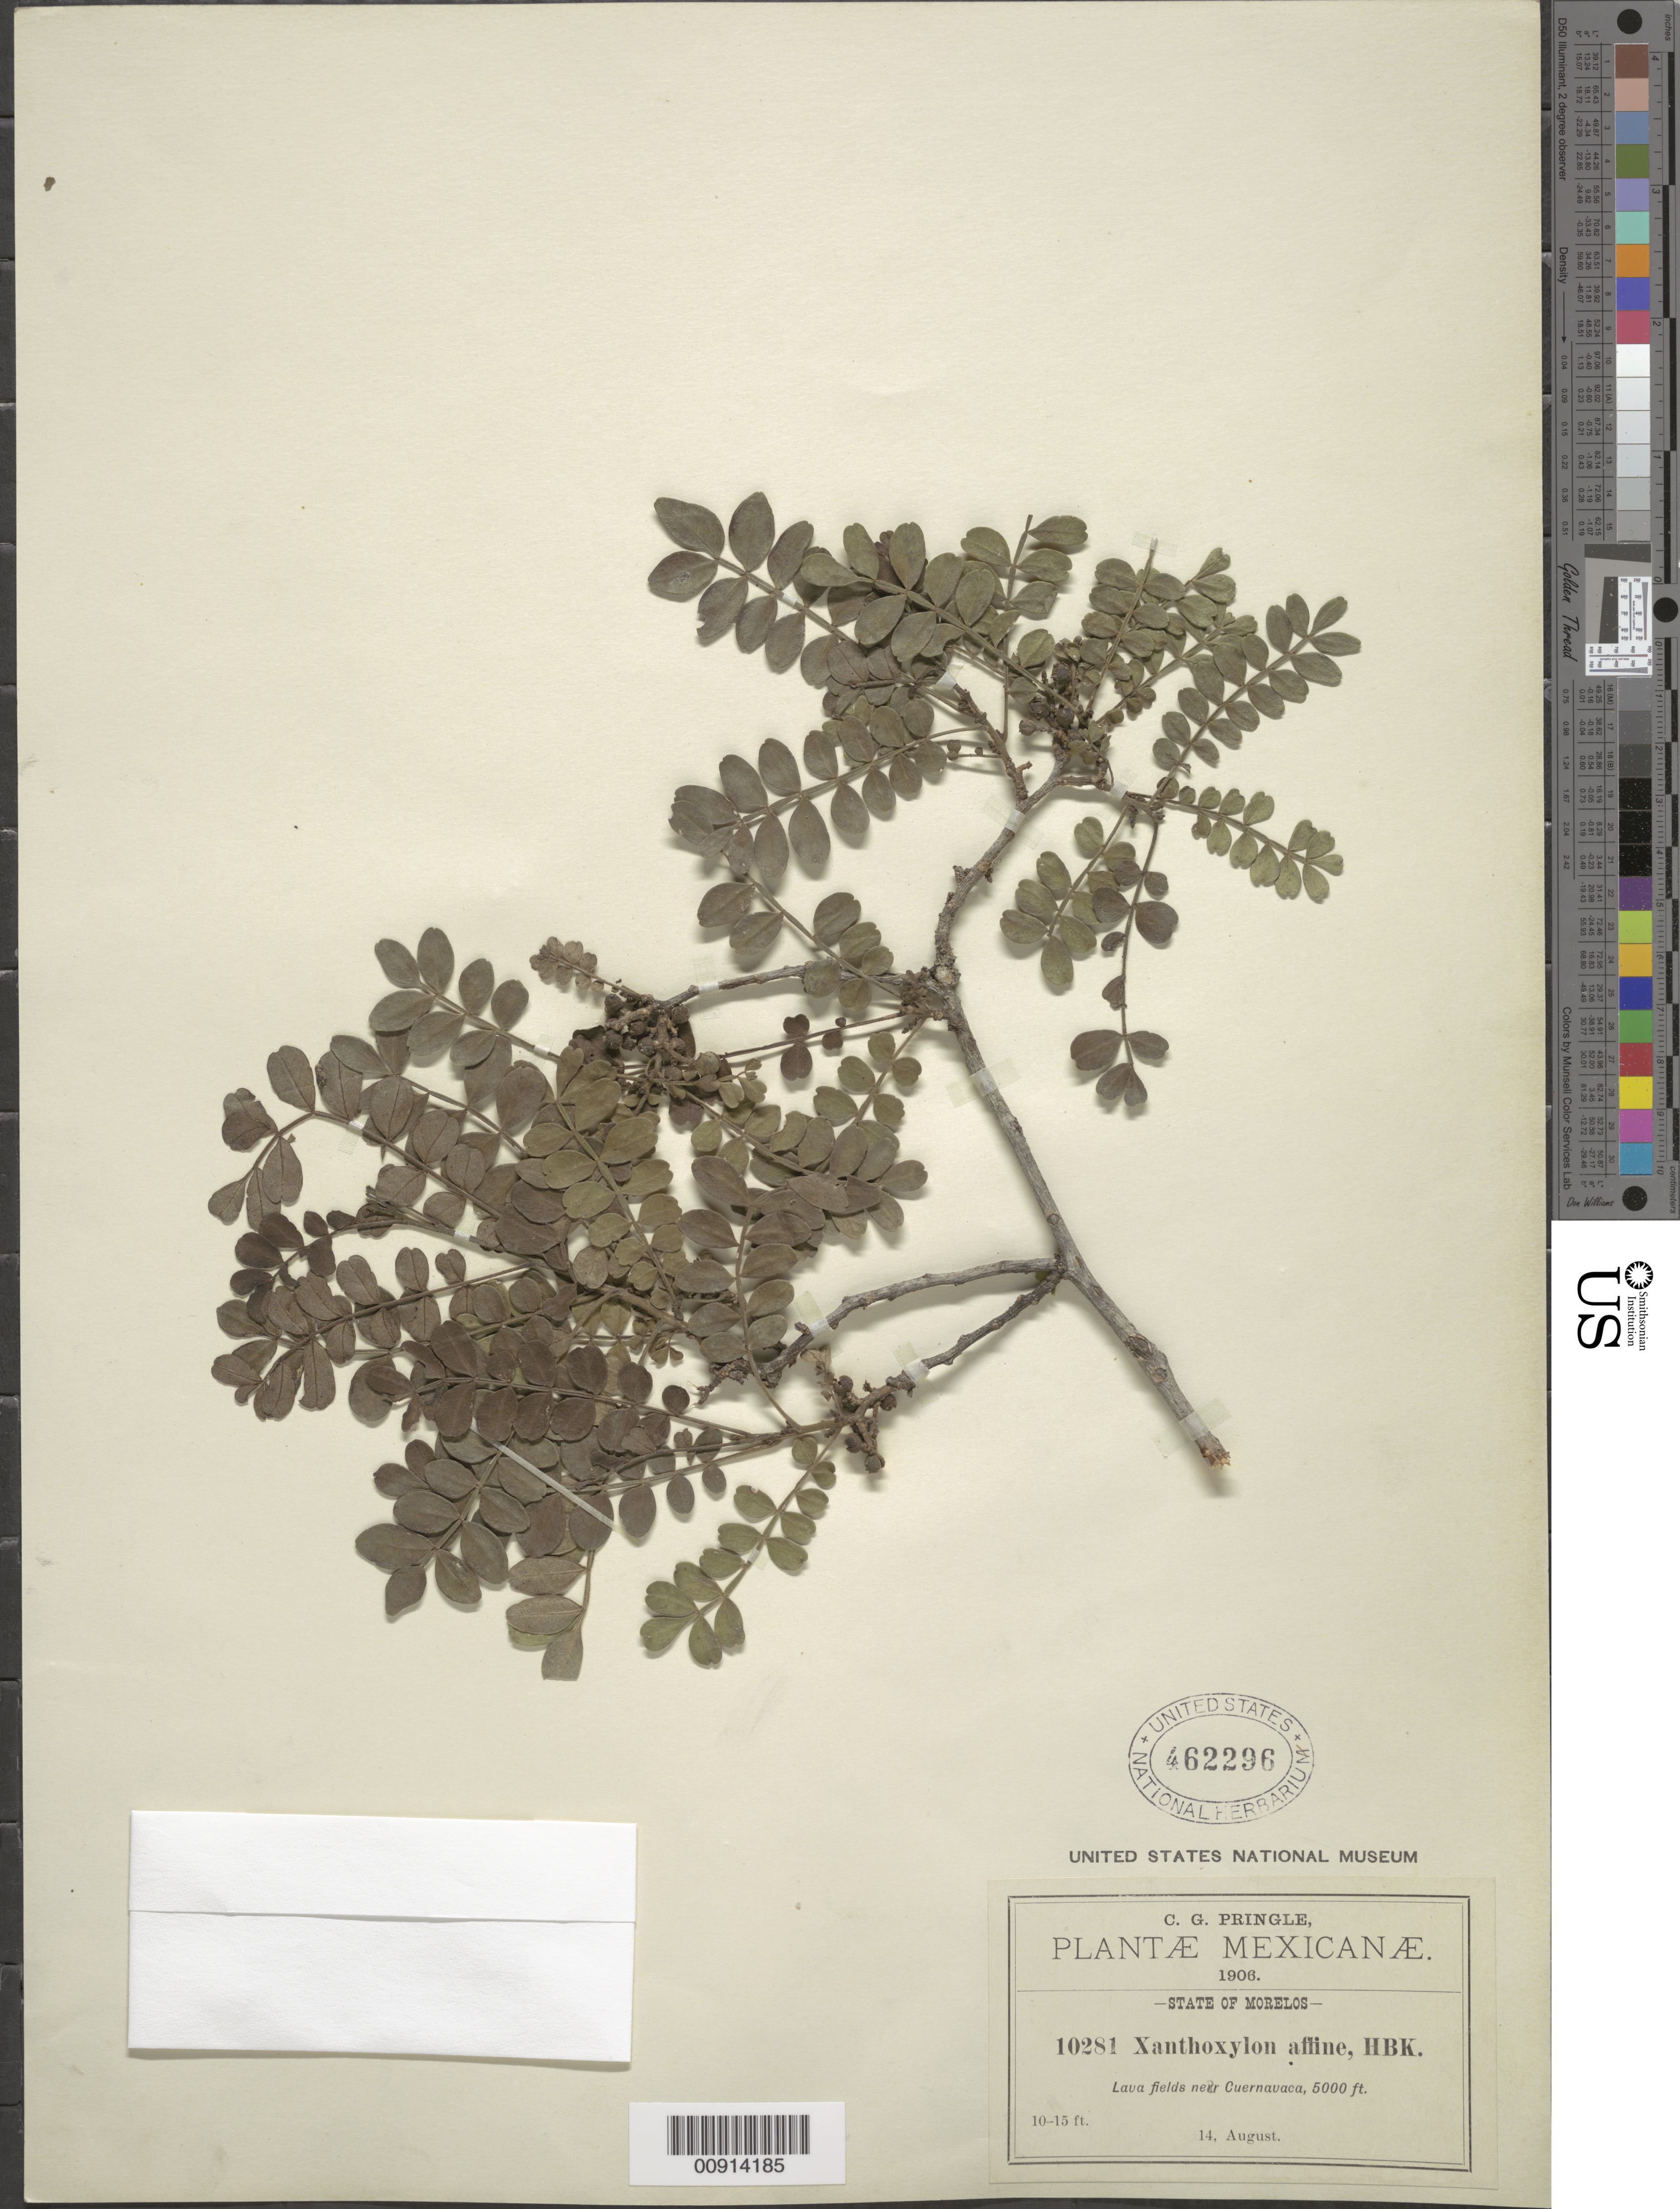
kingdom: Plantae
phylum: Tracheophyta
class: Magnoliopsida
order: Sapindales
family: Rutaceae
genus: Zanthoxylum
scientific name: Zanthoxylum affine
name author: Kunth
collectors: C. G. Pringle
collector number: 10281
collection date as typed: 14 Aug 1906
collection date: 1906-08-14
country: Mexico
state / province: Morelos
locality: Near Cuernavaca, State of Morelos.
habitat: Lava fields.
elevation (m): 1524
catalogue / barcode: US 462296